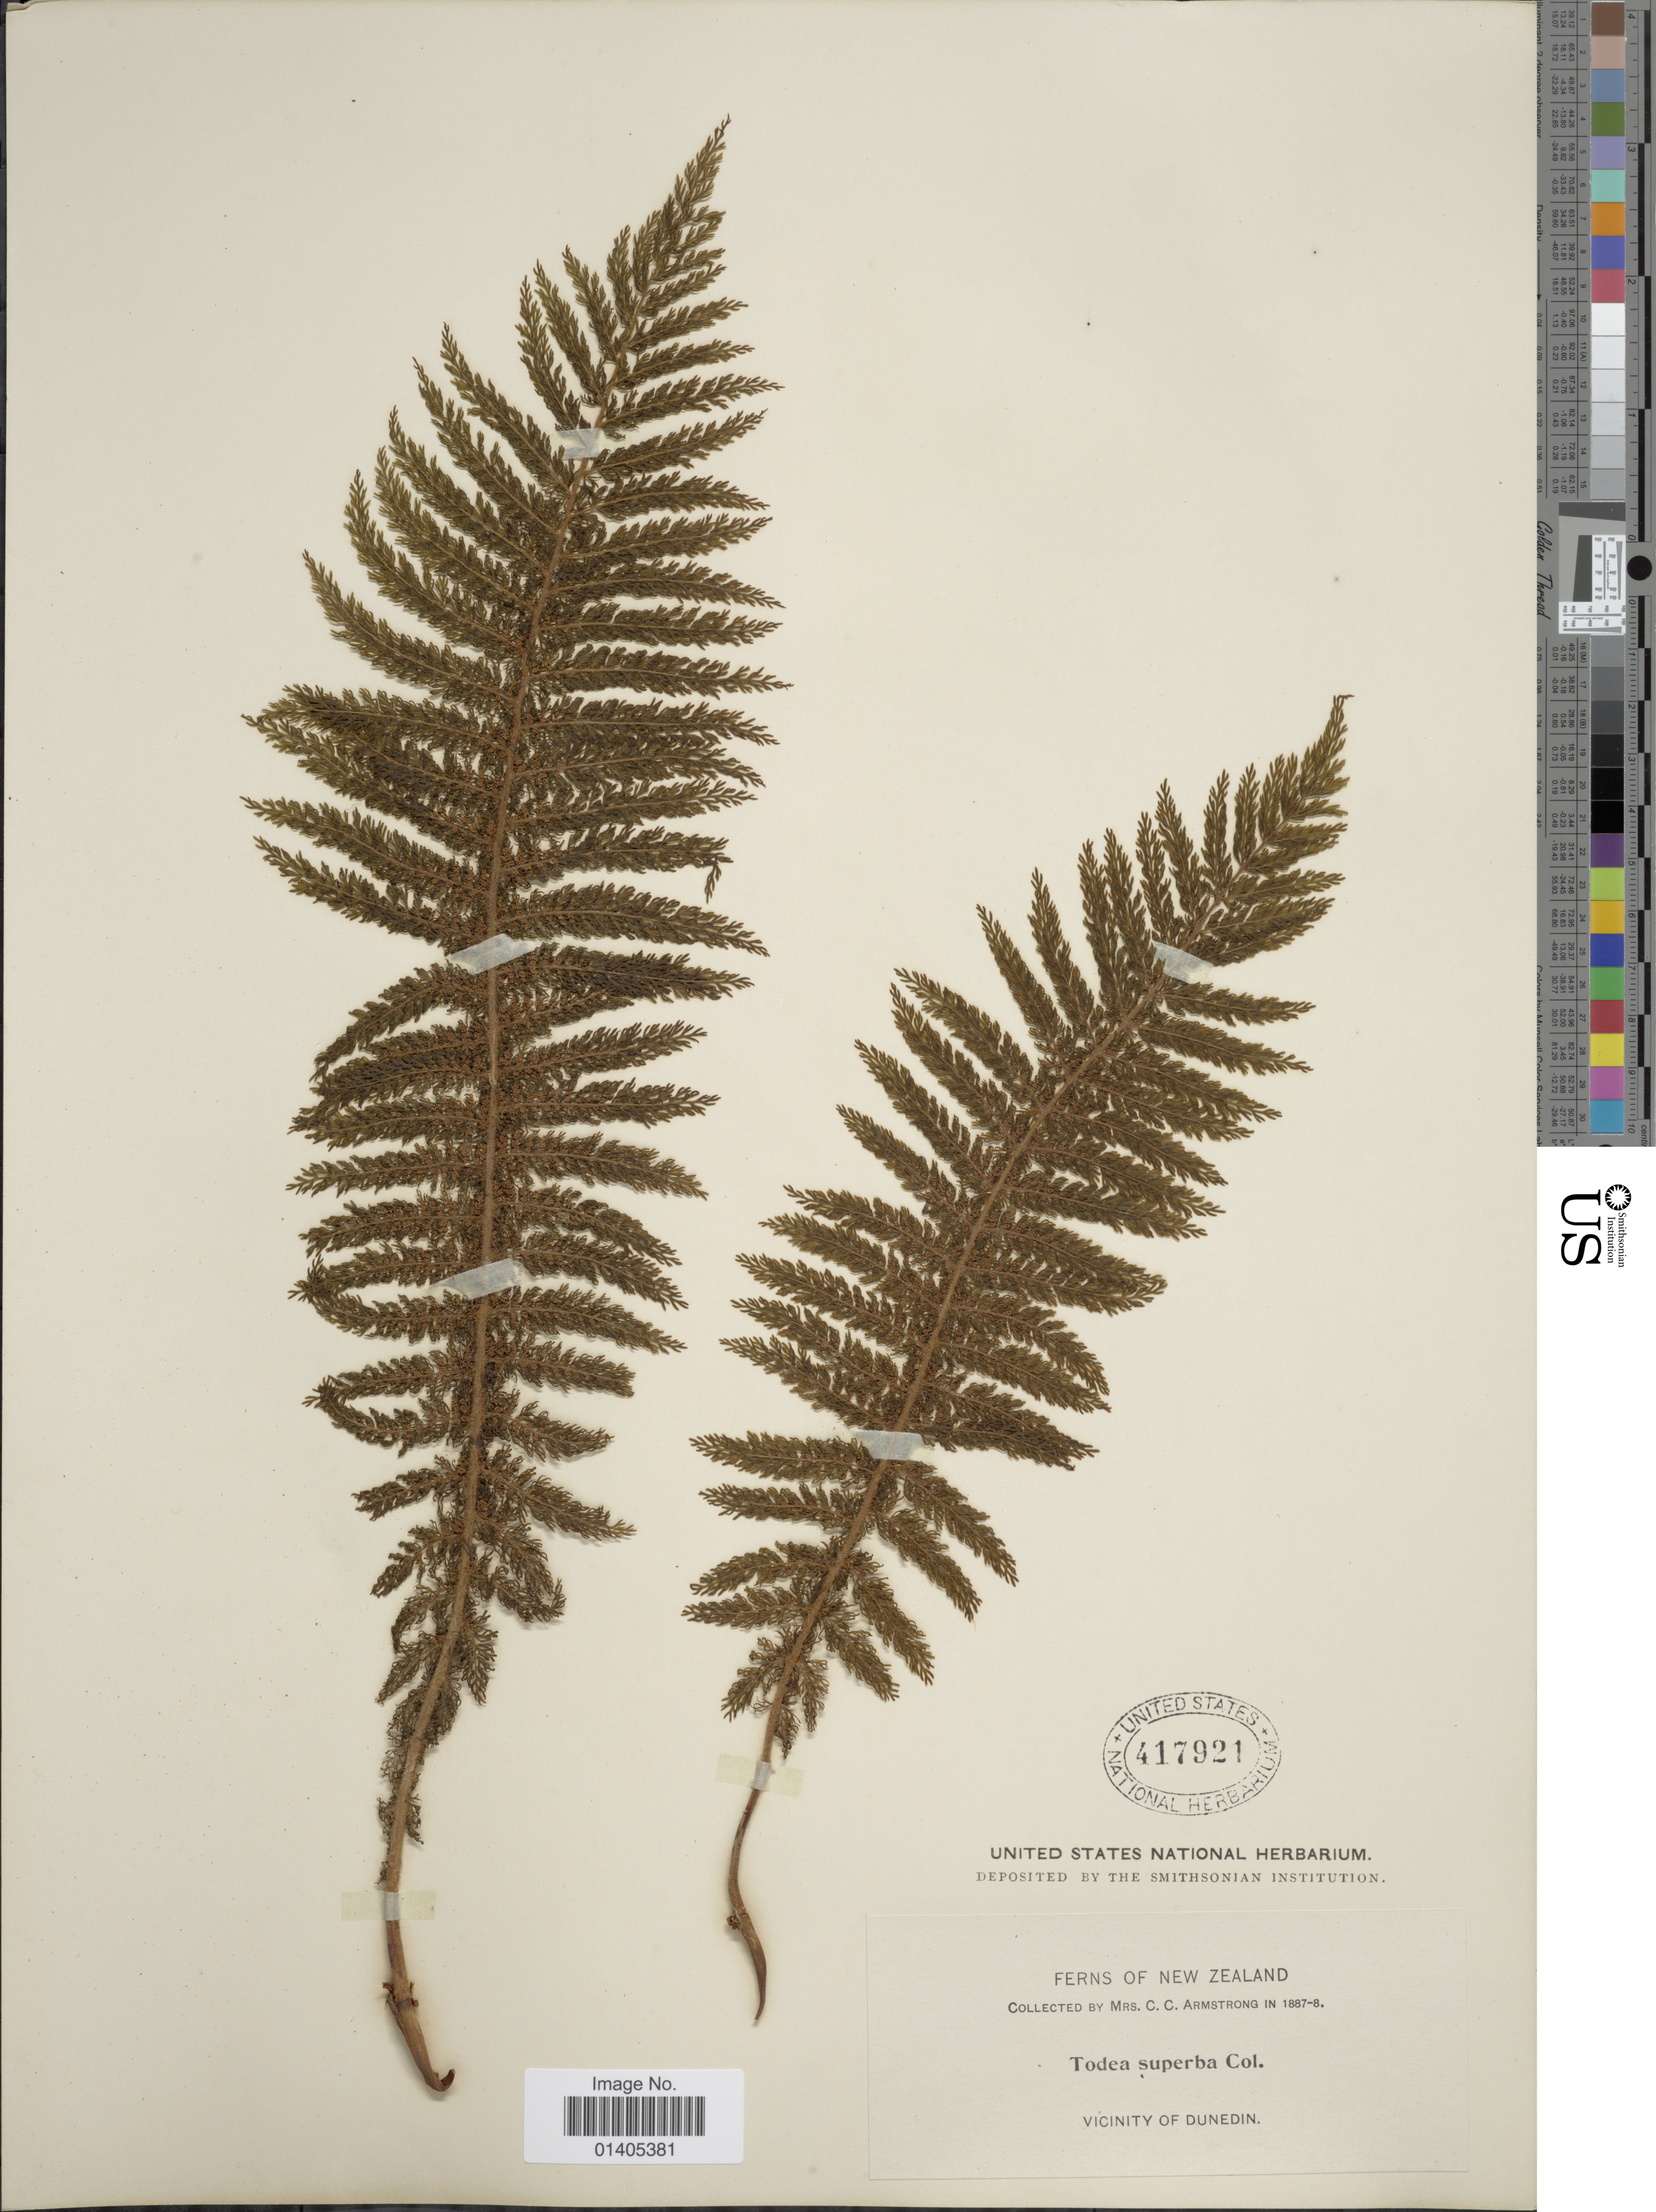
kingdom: Plantae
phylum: Tracheophyta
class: Polypodiopsida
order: Osmundales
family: Osmundaceae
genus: Leptopteris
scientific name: Leptopteris superba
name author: (Colenso) C. Presl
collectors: C. Armstrong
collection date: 1887/1888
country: New Zealand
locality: Vicinity of Dunedin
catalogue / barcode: US 417921